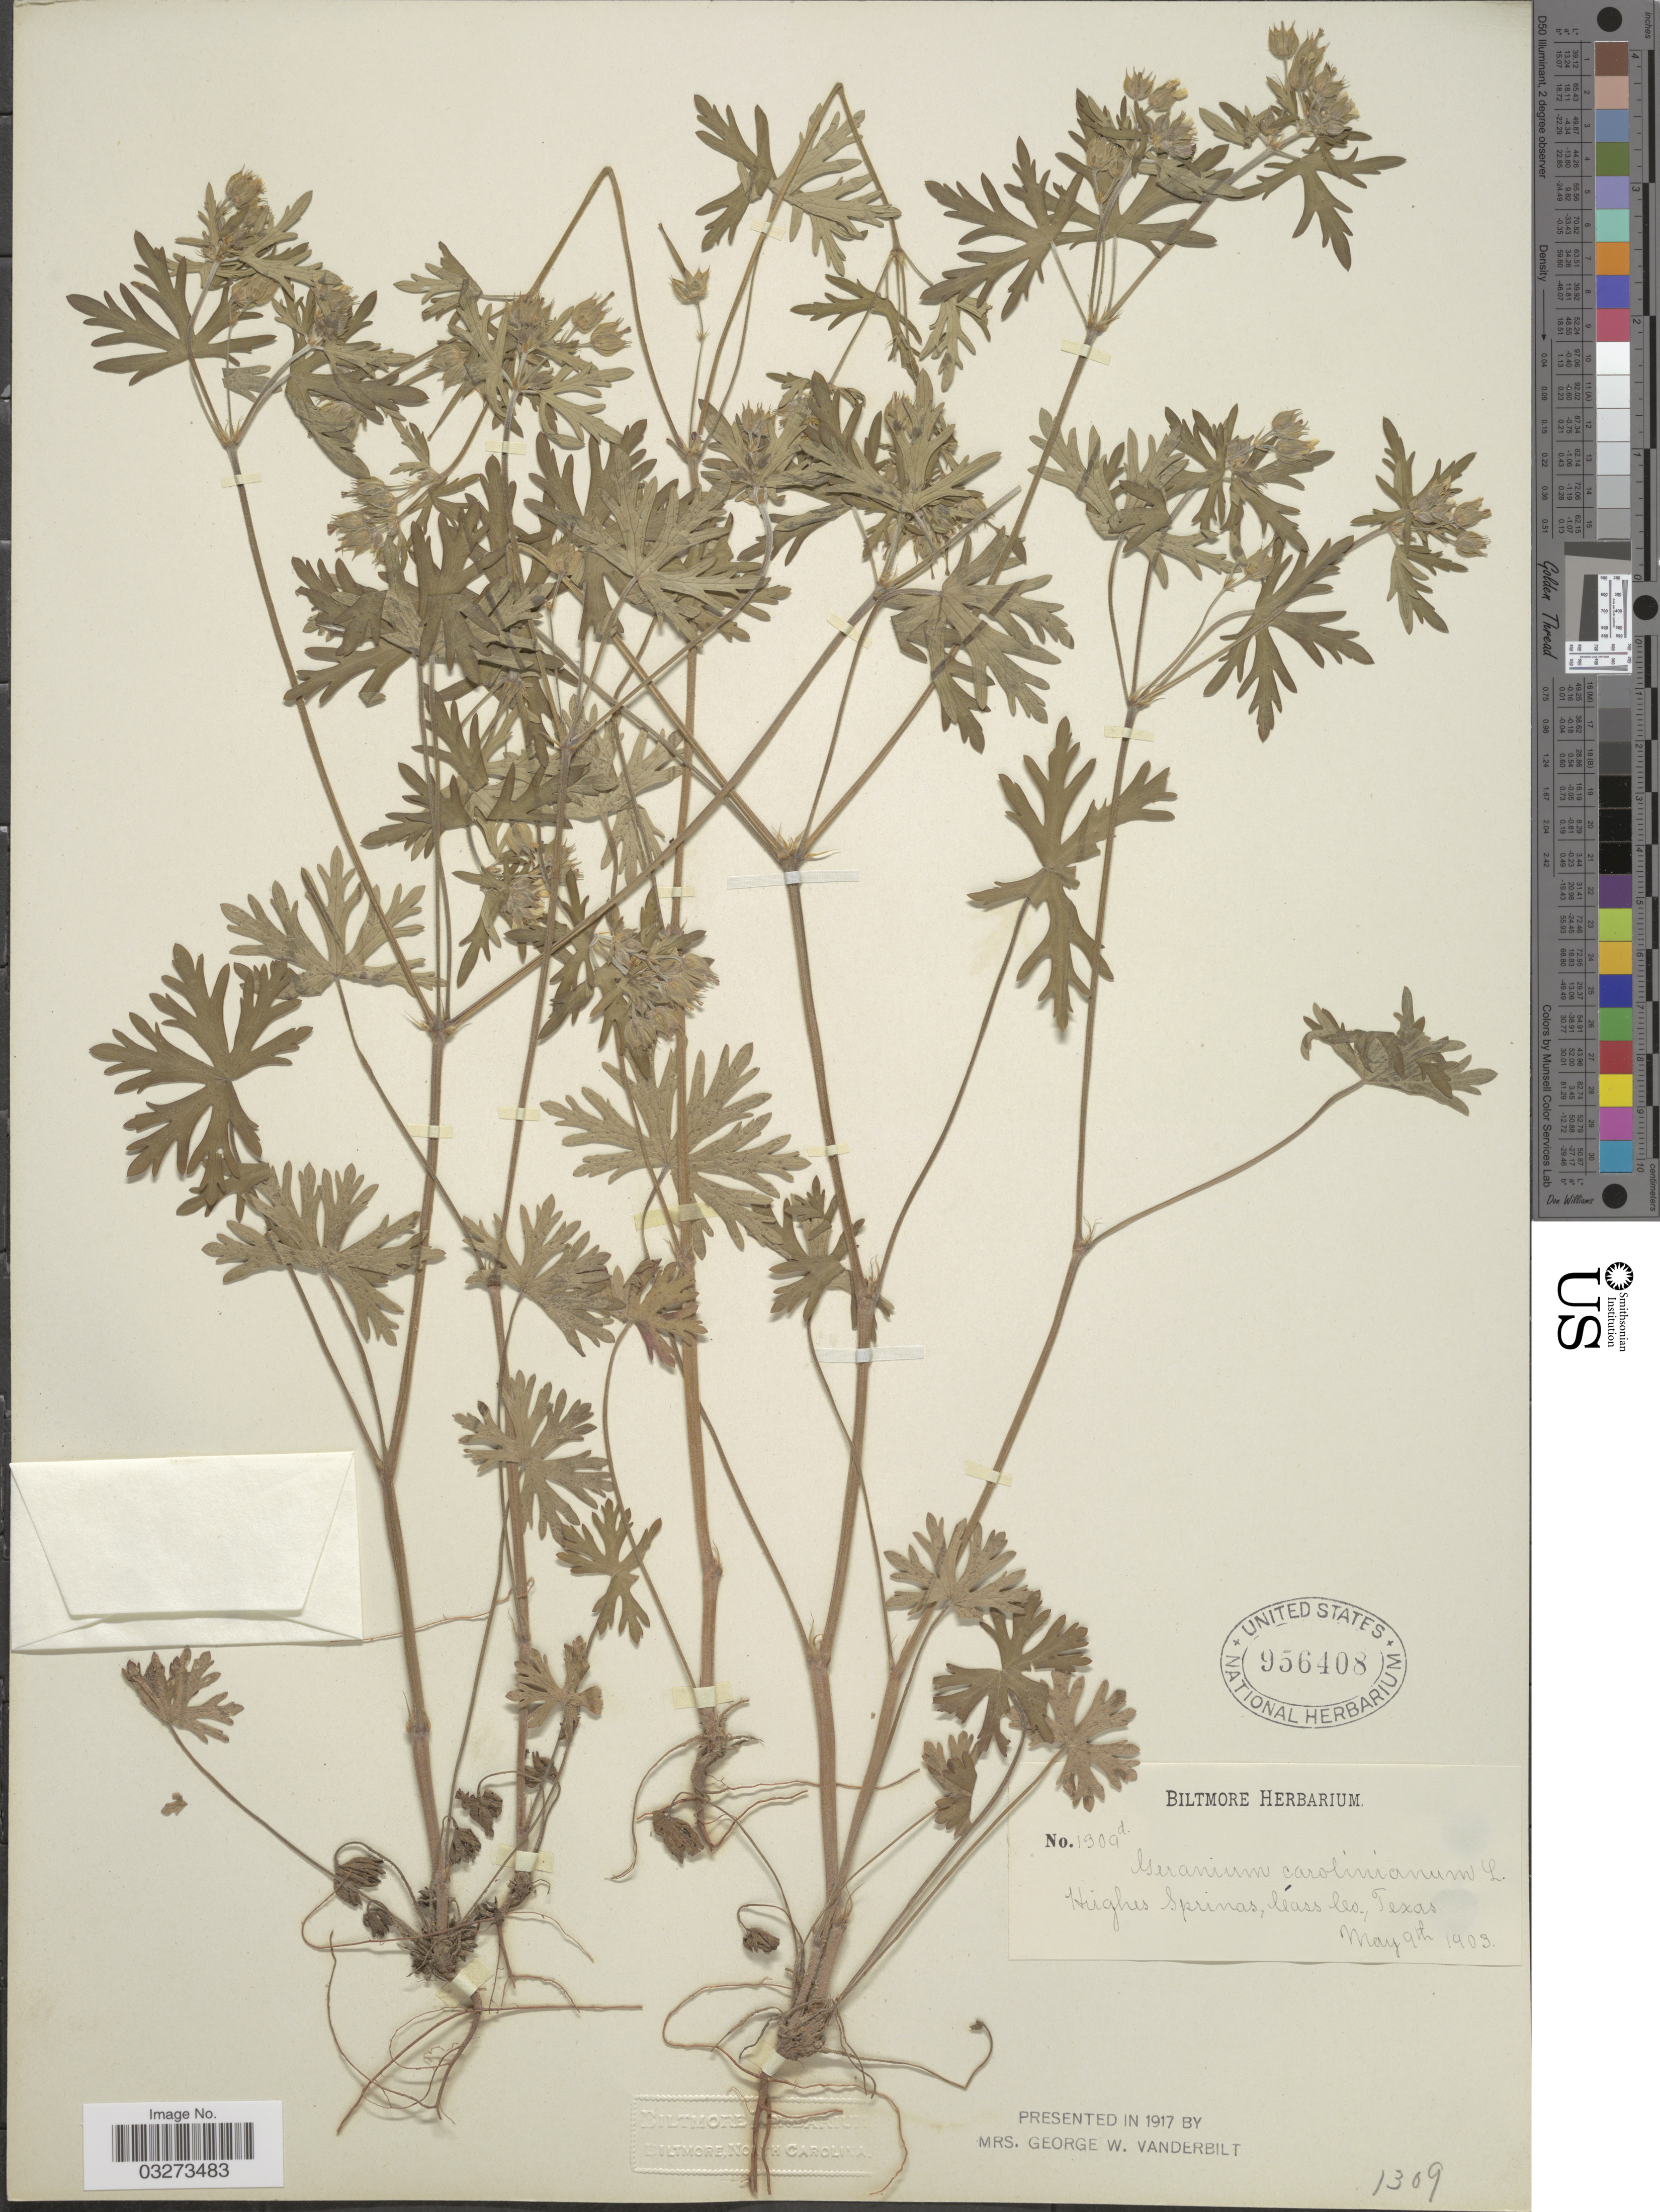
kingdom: Plantae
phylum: Tracheophyta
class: Magnoliopsida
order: Geraniales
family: Geraniaceae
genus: Geranium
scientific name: Geranium carolinianum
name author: L.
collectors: ex herb. Biltmore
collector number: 1309d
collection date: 1903-05-09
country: United States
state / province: Texas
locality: Hughes Springs, Cass Co.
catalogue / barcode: US 956408